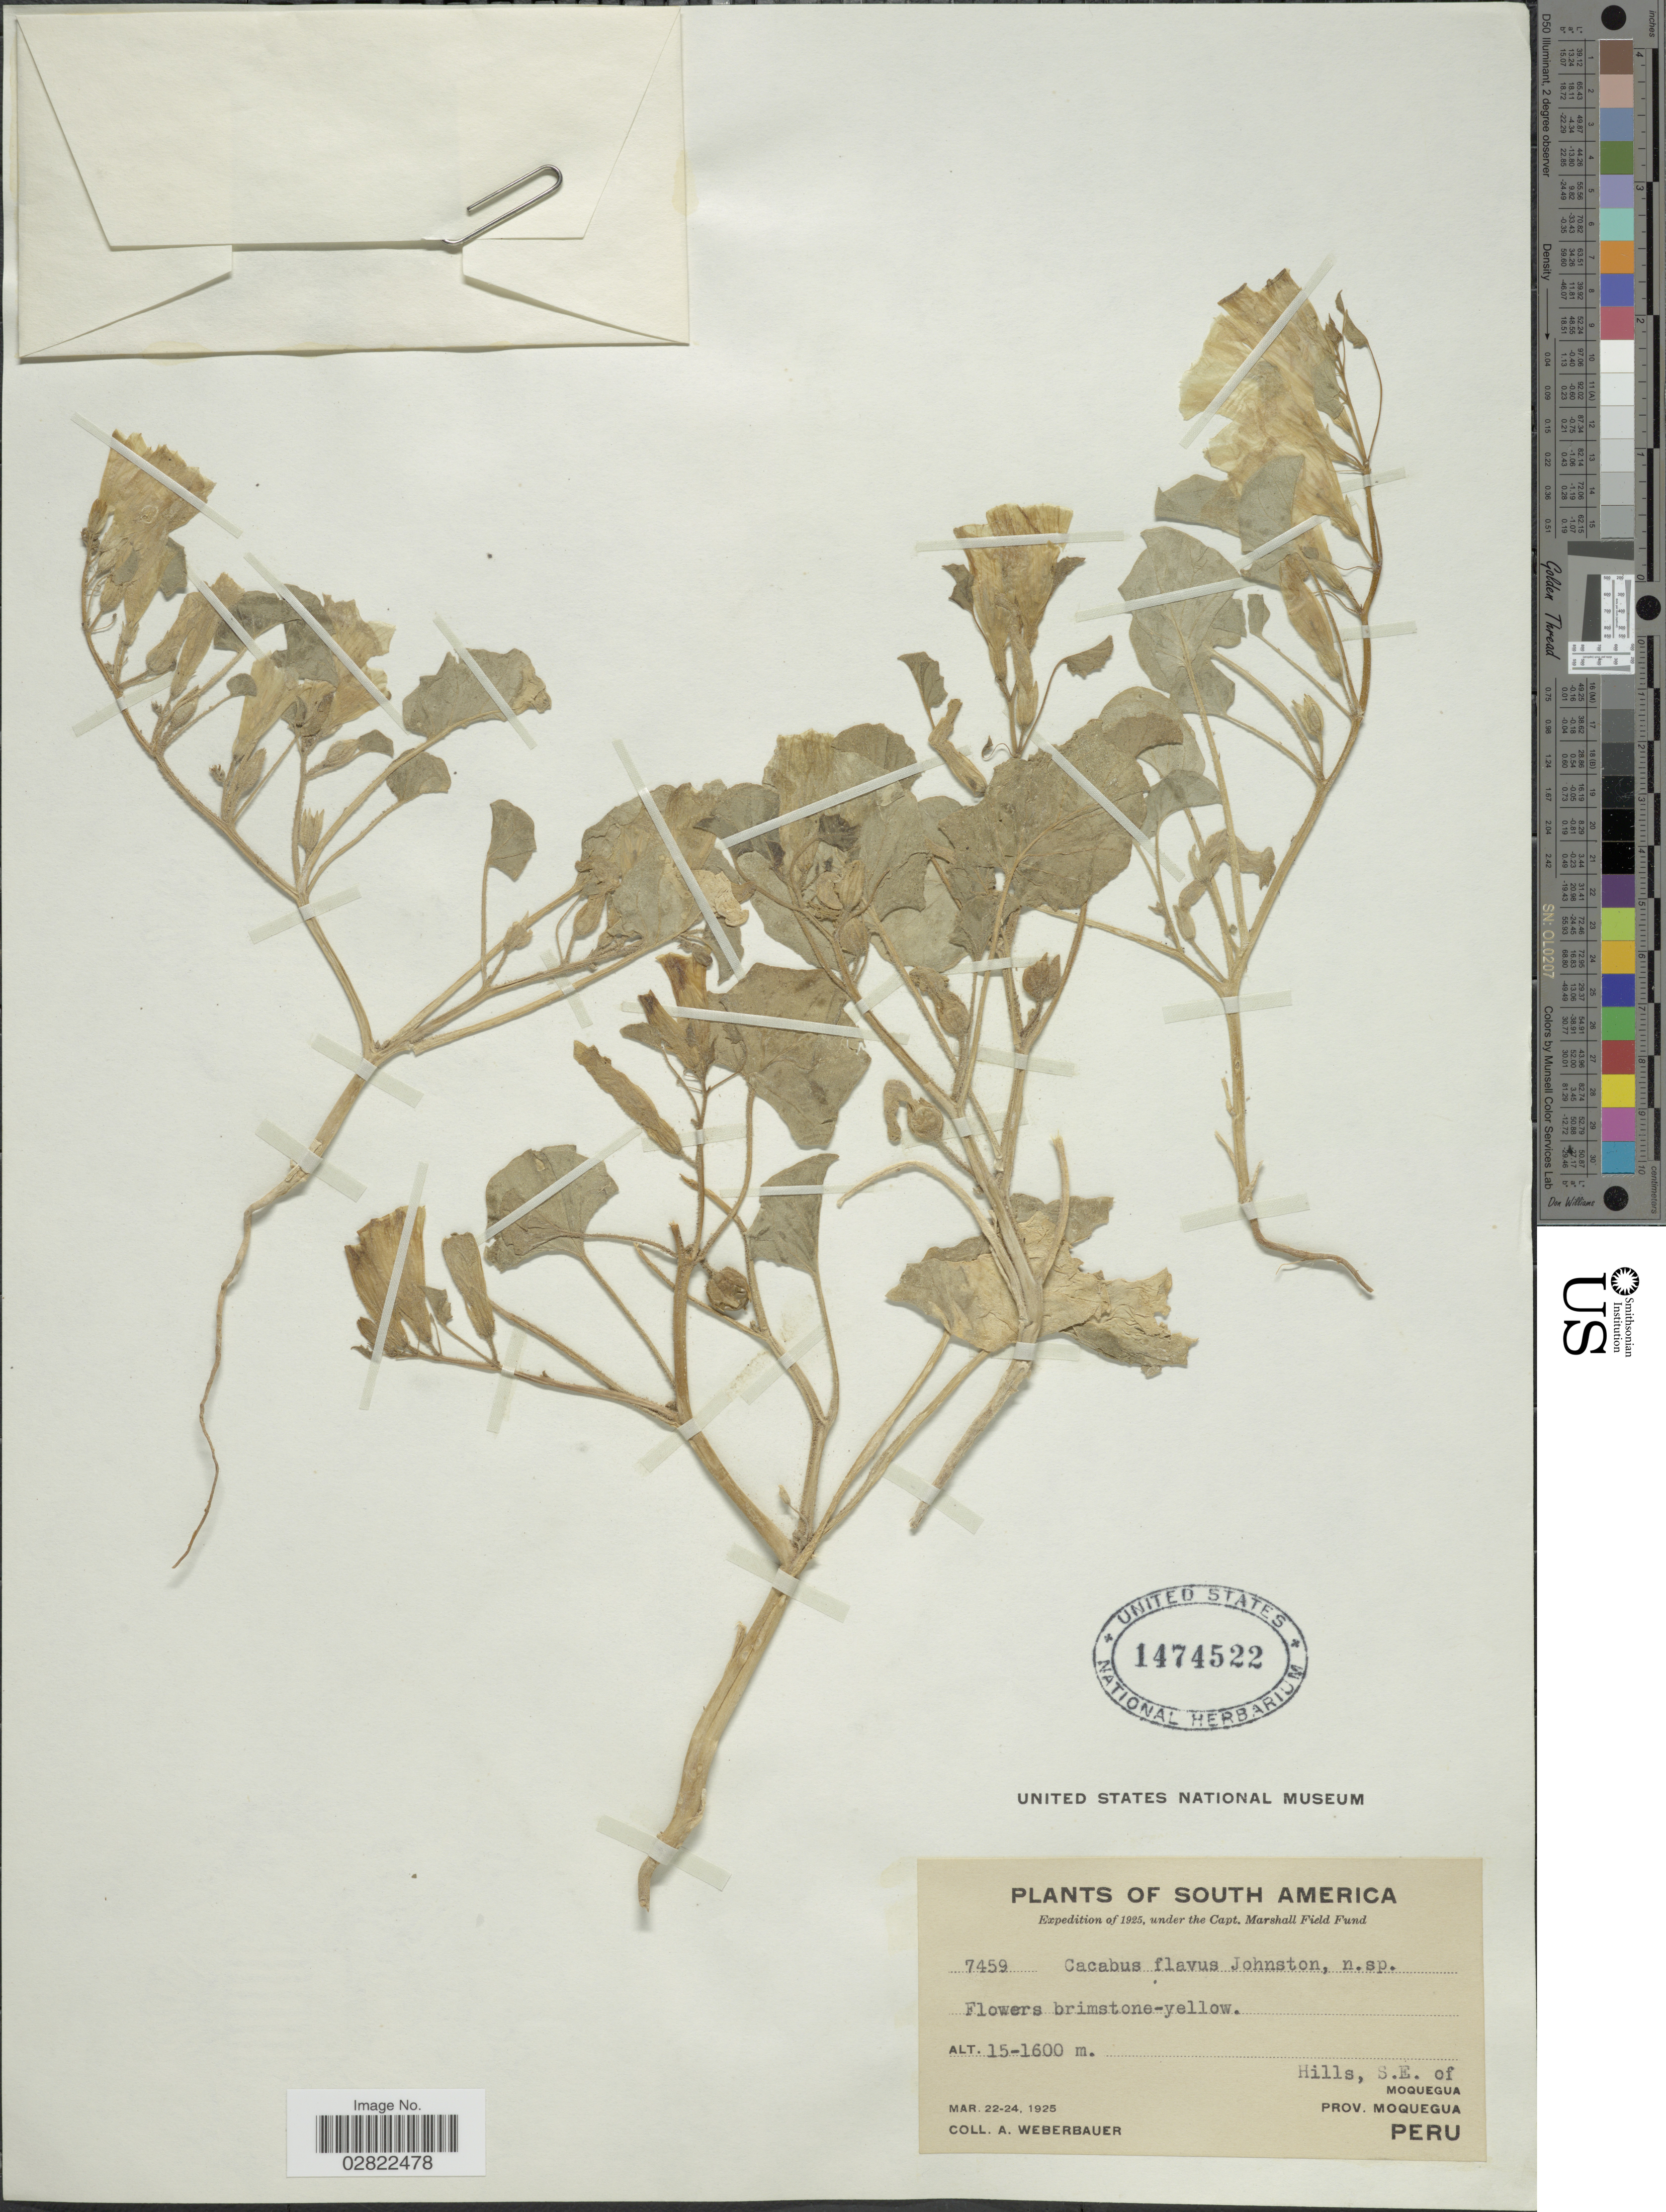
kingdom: Plantae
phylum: Tracheophyta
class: Magnoliopsida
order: Solanales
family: Solanaceae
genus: Exodeconus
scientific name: Exodeconus flavus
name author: (I.M. Johnst.) Axelius & D'Arcy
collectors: A. Weberbauer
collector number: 7459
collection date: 1925-03-22/1925-03-24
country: Peru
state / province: Moquegua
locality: Hills, S.E. of Moquegua, Prov. Moquegua.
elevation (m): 1500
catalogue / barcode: US 1474522